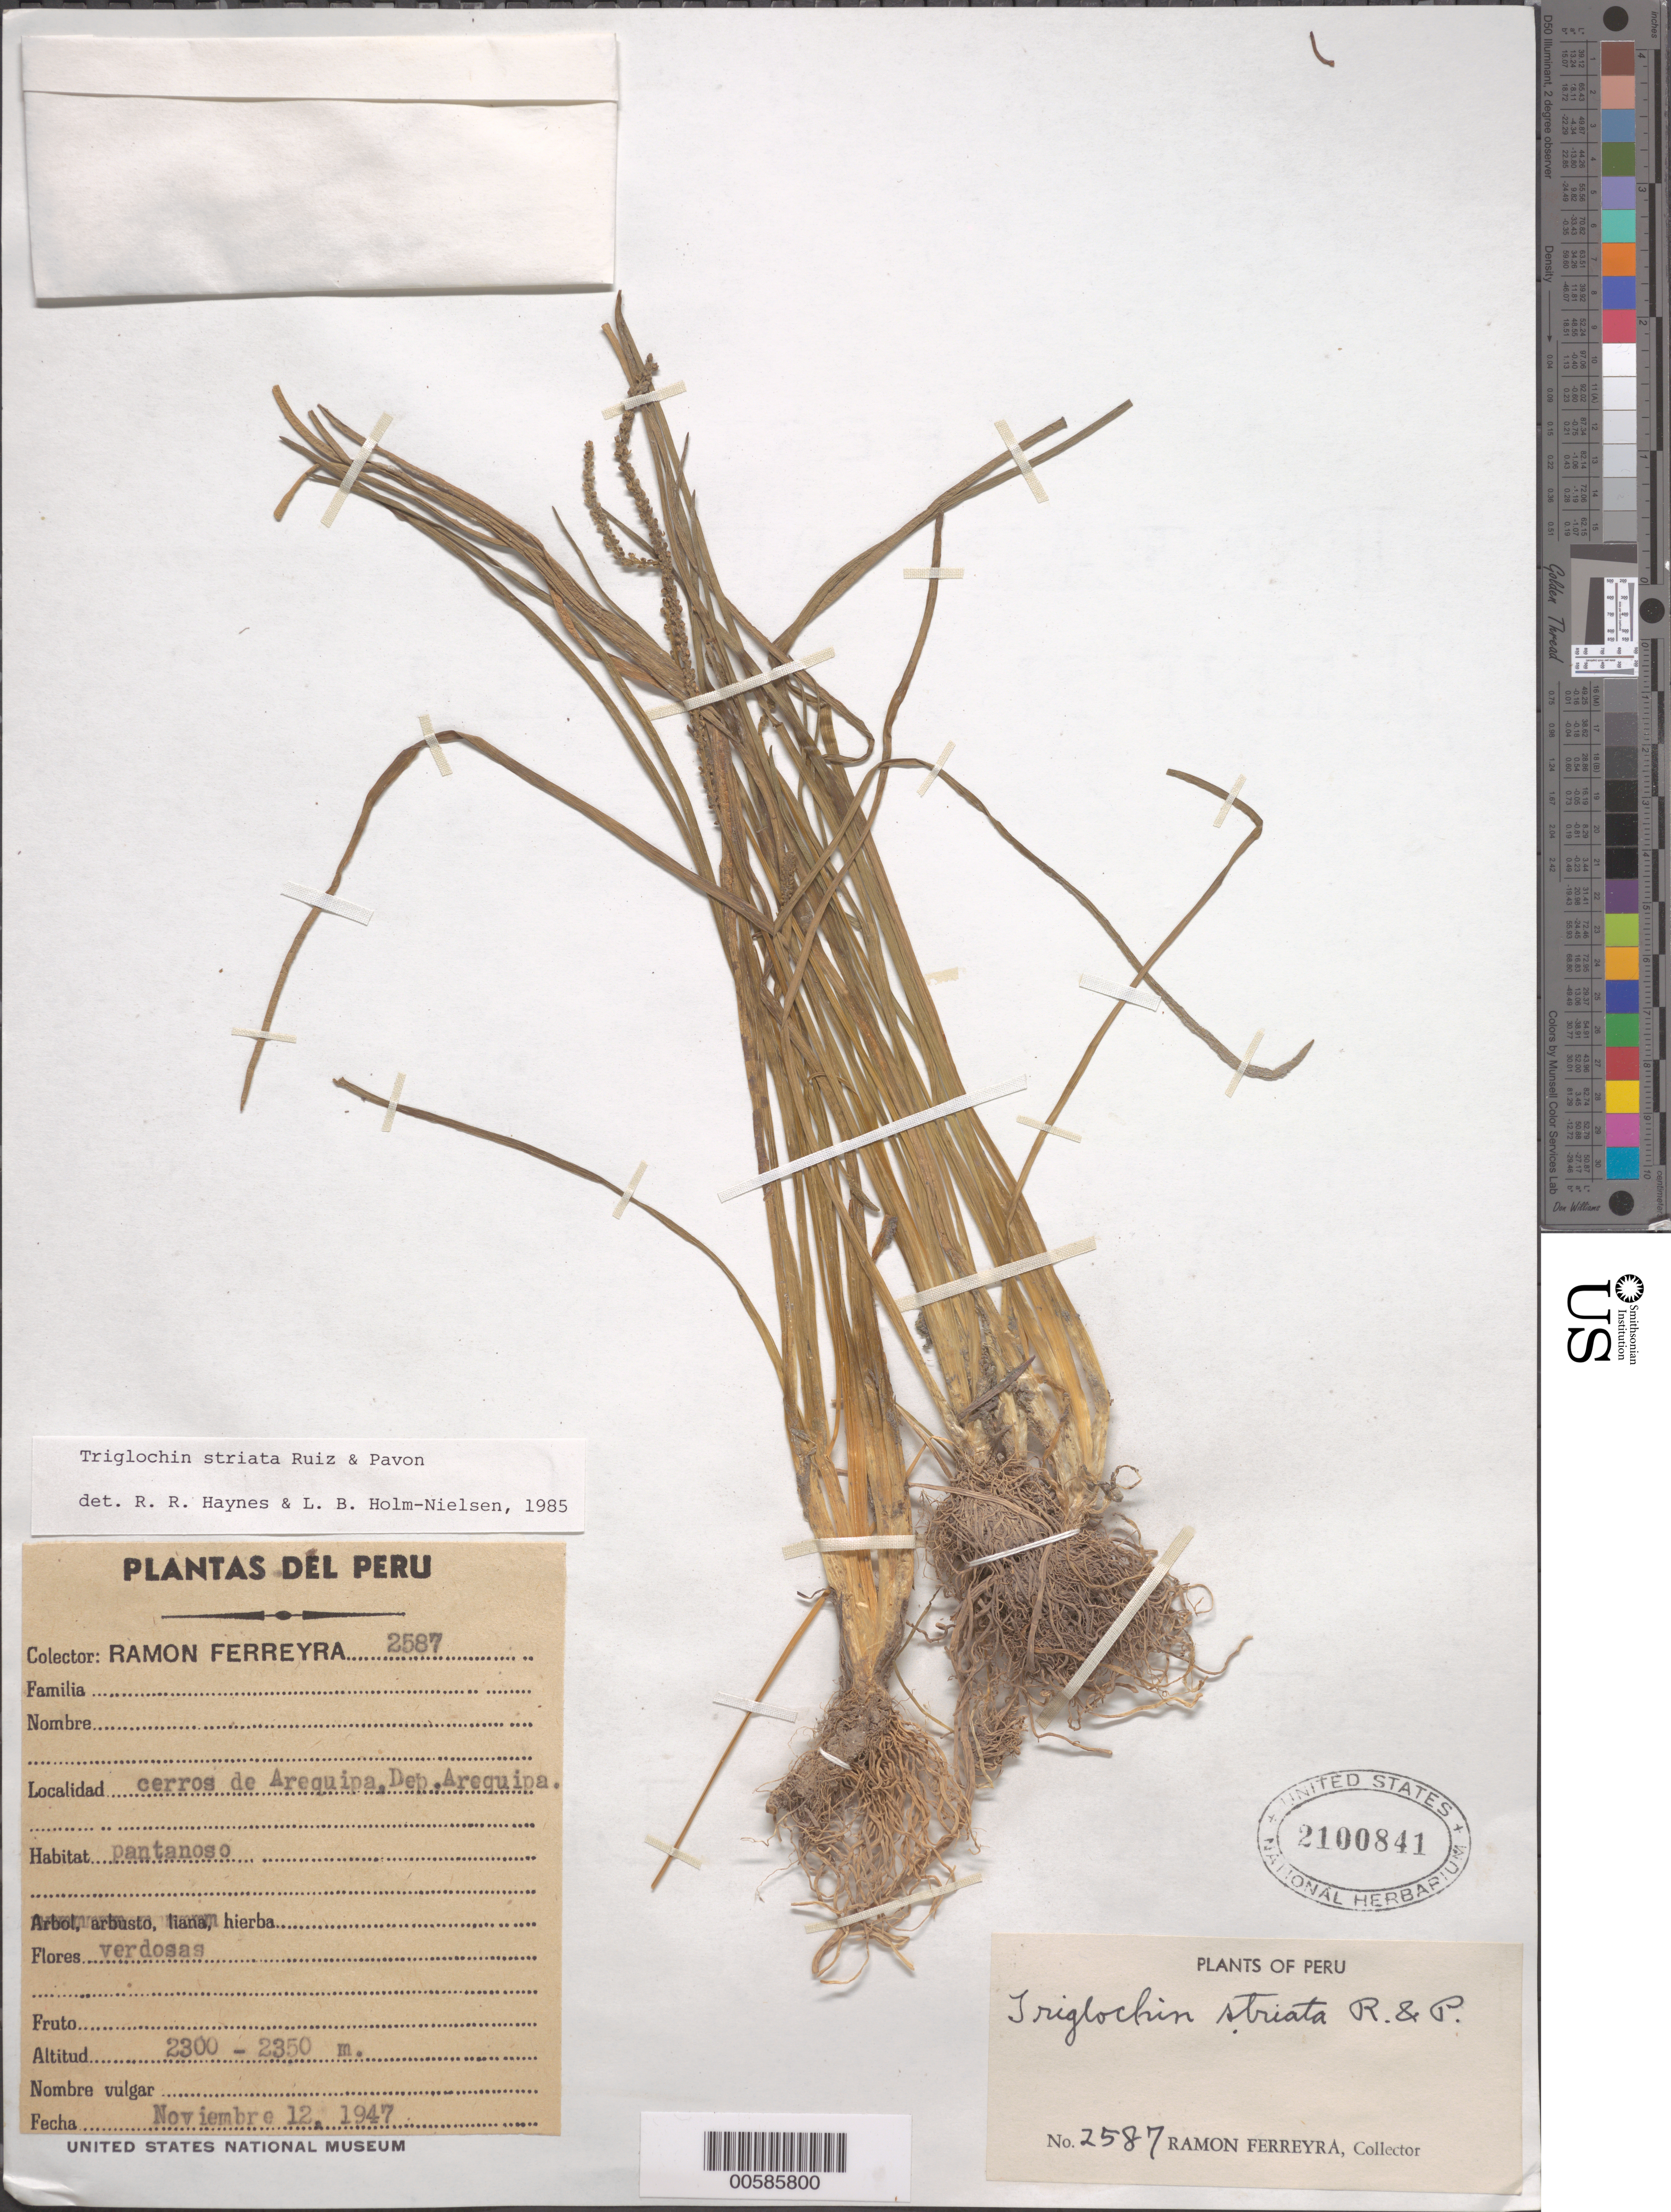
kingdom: Plantae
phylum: Tracheophyta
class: Liliopsida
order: Alismatales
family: Juncaginaceae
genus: Triglochin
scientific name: Triglochin striata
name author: Ruiz & Pav.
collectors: R. A. Ferreyra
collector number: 2587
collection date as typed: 12 Nov 1947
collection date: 1947-11-12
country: Peru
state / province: Arequipa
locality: cerros de Arequipa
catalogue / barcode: US 2100841